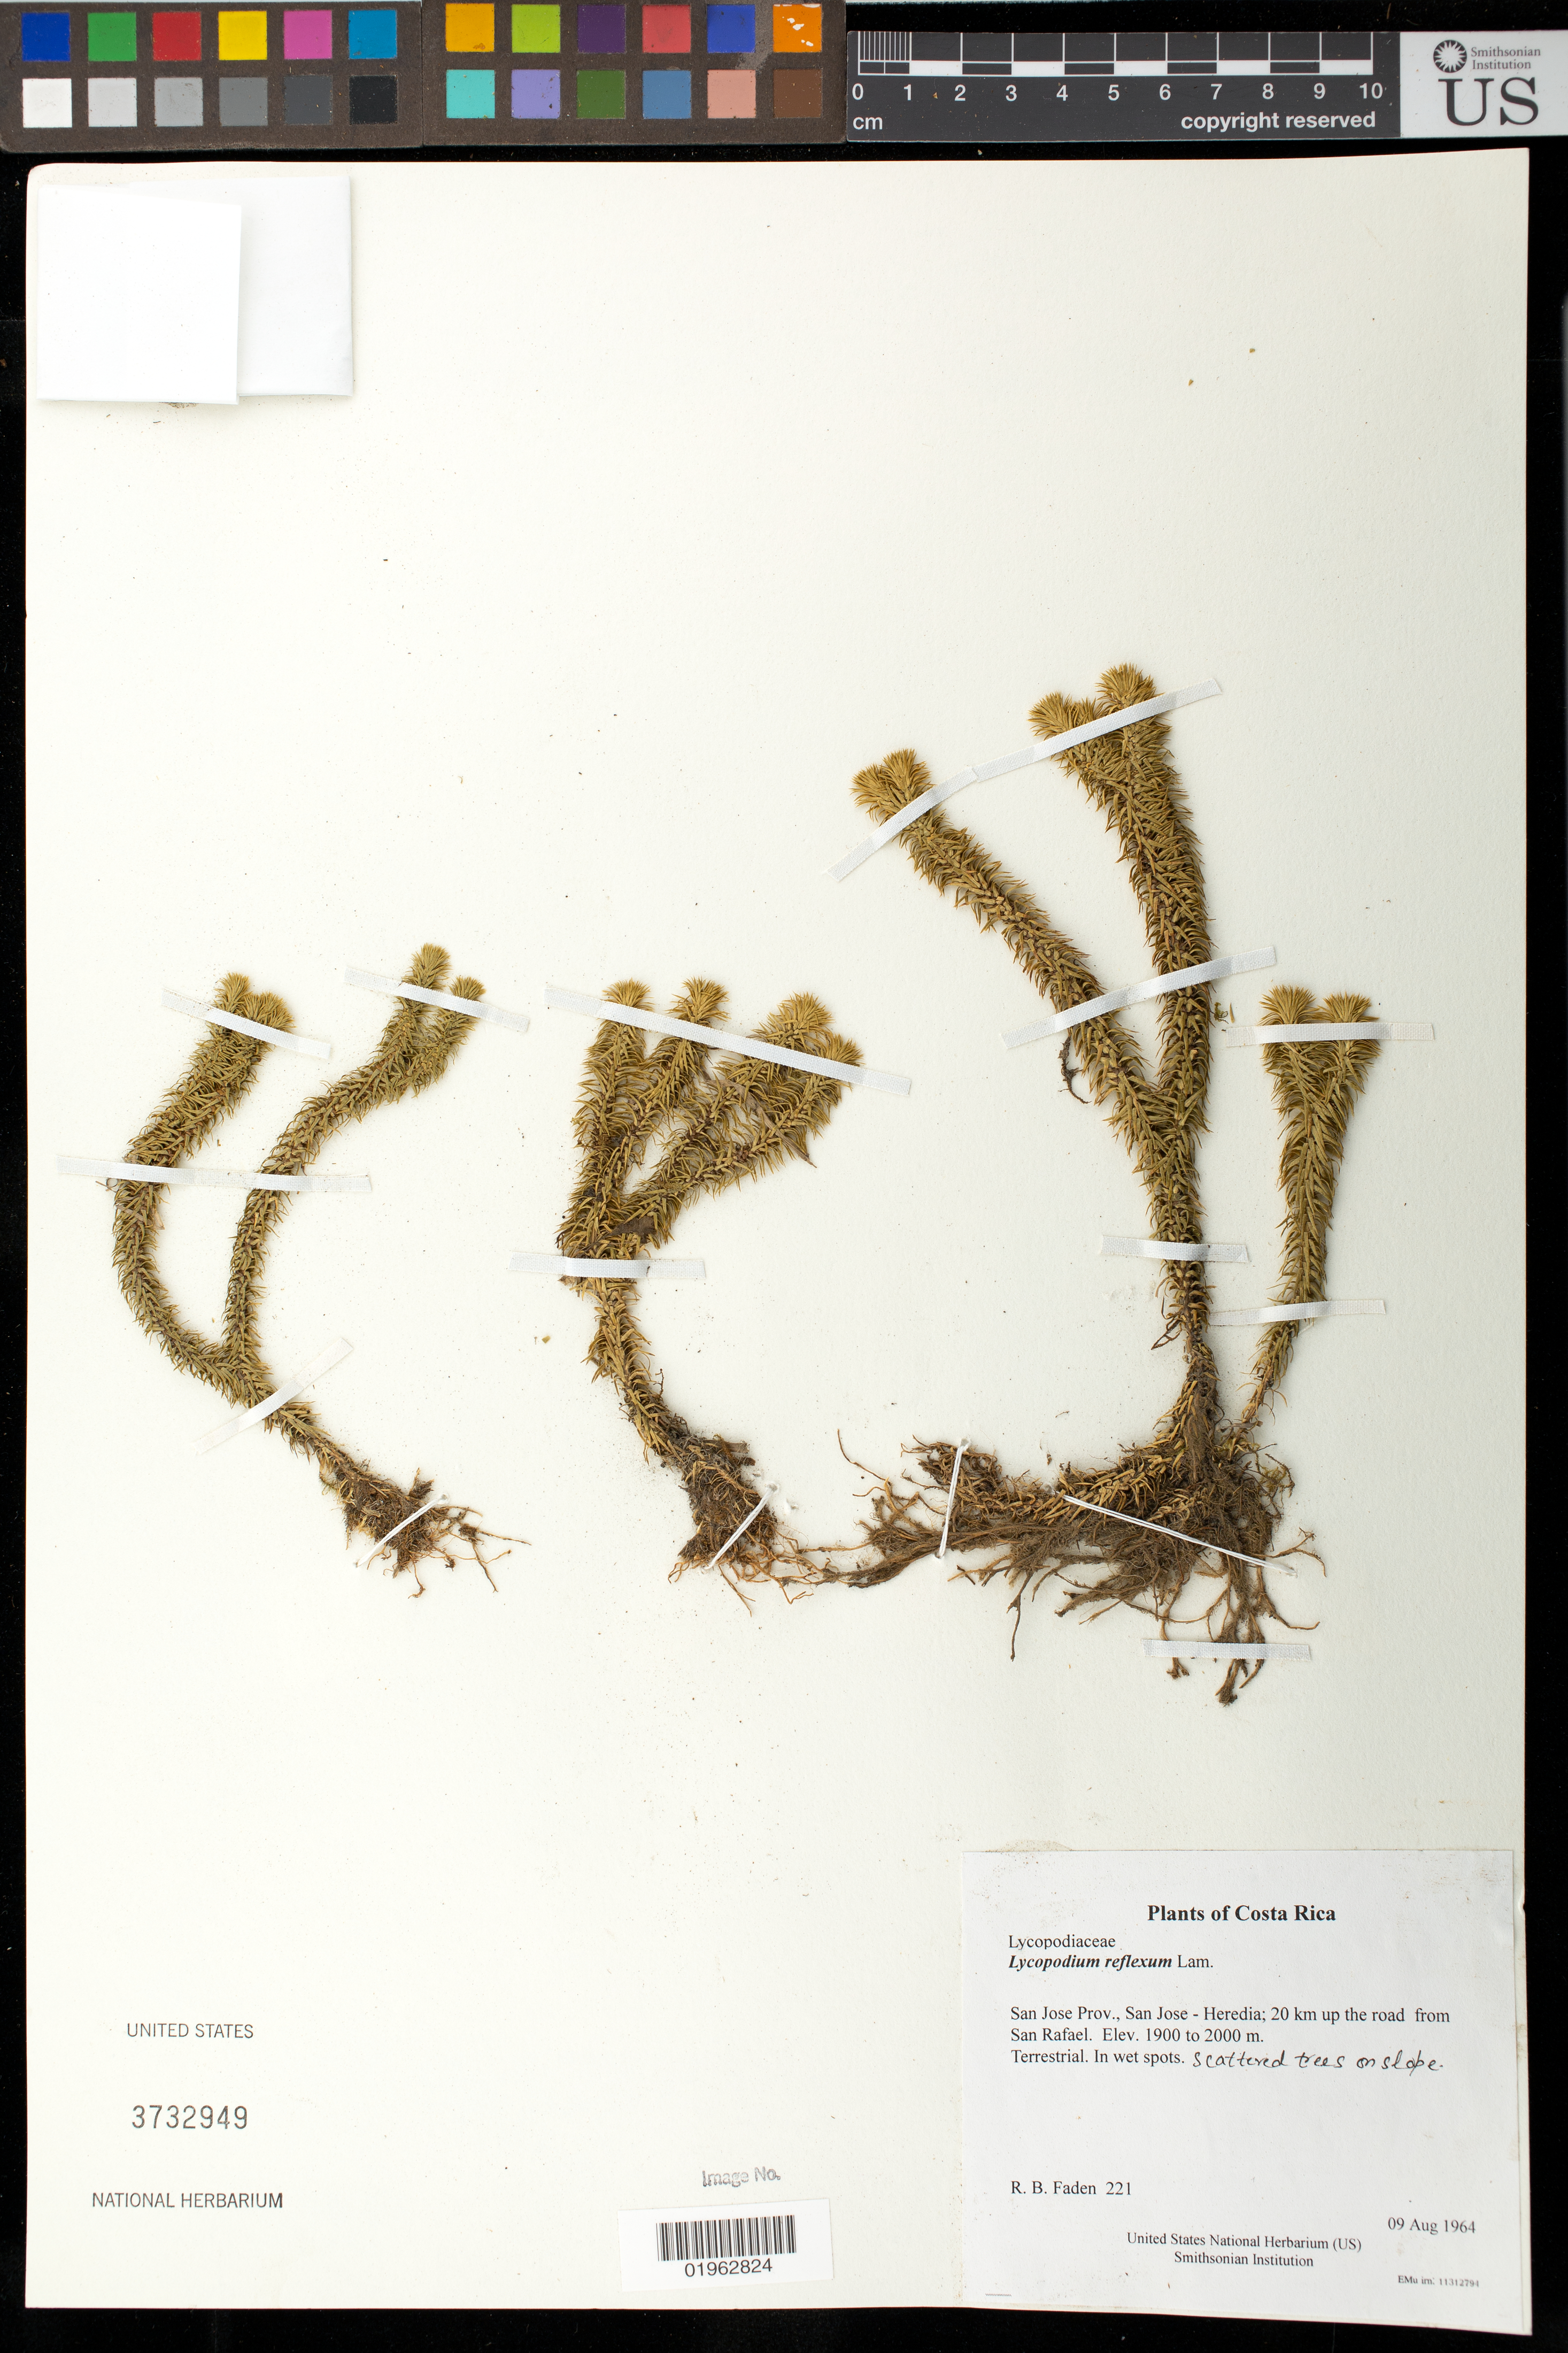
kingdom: Plantae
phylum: Tracheophyta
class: Lycopodiopsida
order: Lycopodiales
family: Lycopodiaceae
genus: Phlegmariurus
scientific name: Phlegmariurus reflexus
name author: (Lam.) B. Øllg.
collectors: R. B. Faden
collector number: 221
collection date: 1964-08-09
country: Costa Rica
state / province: San Jose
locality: San Jose - Heredia; 20 km up the road from San Rafael.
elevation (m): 1900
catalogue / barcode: US 3732949